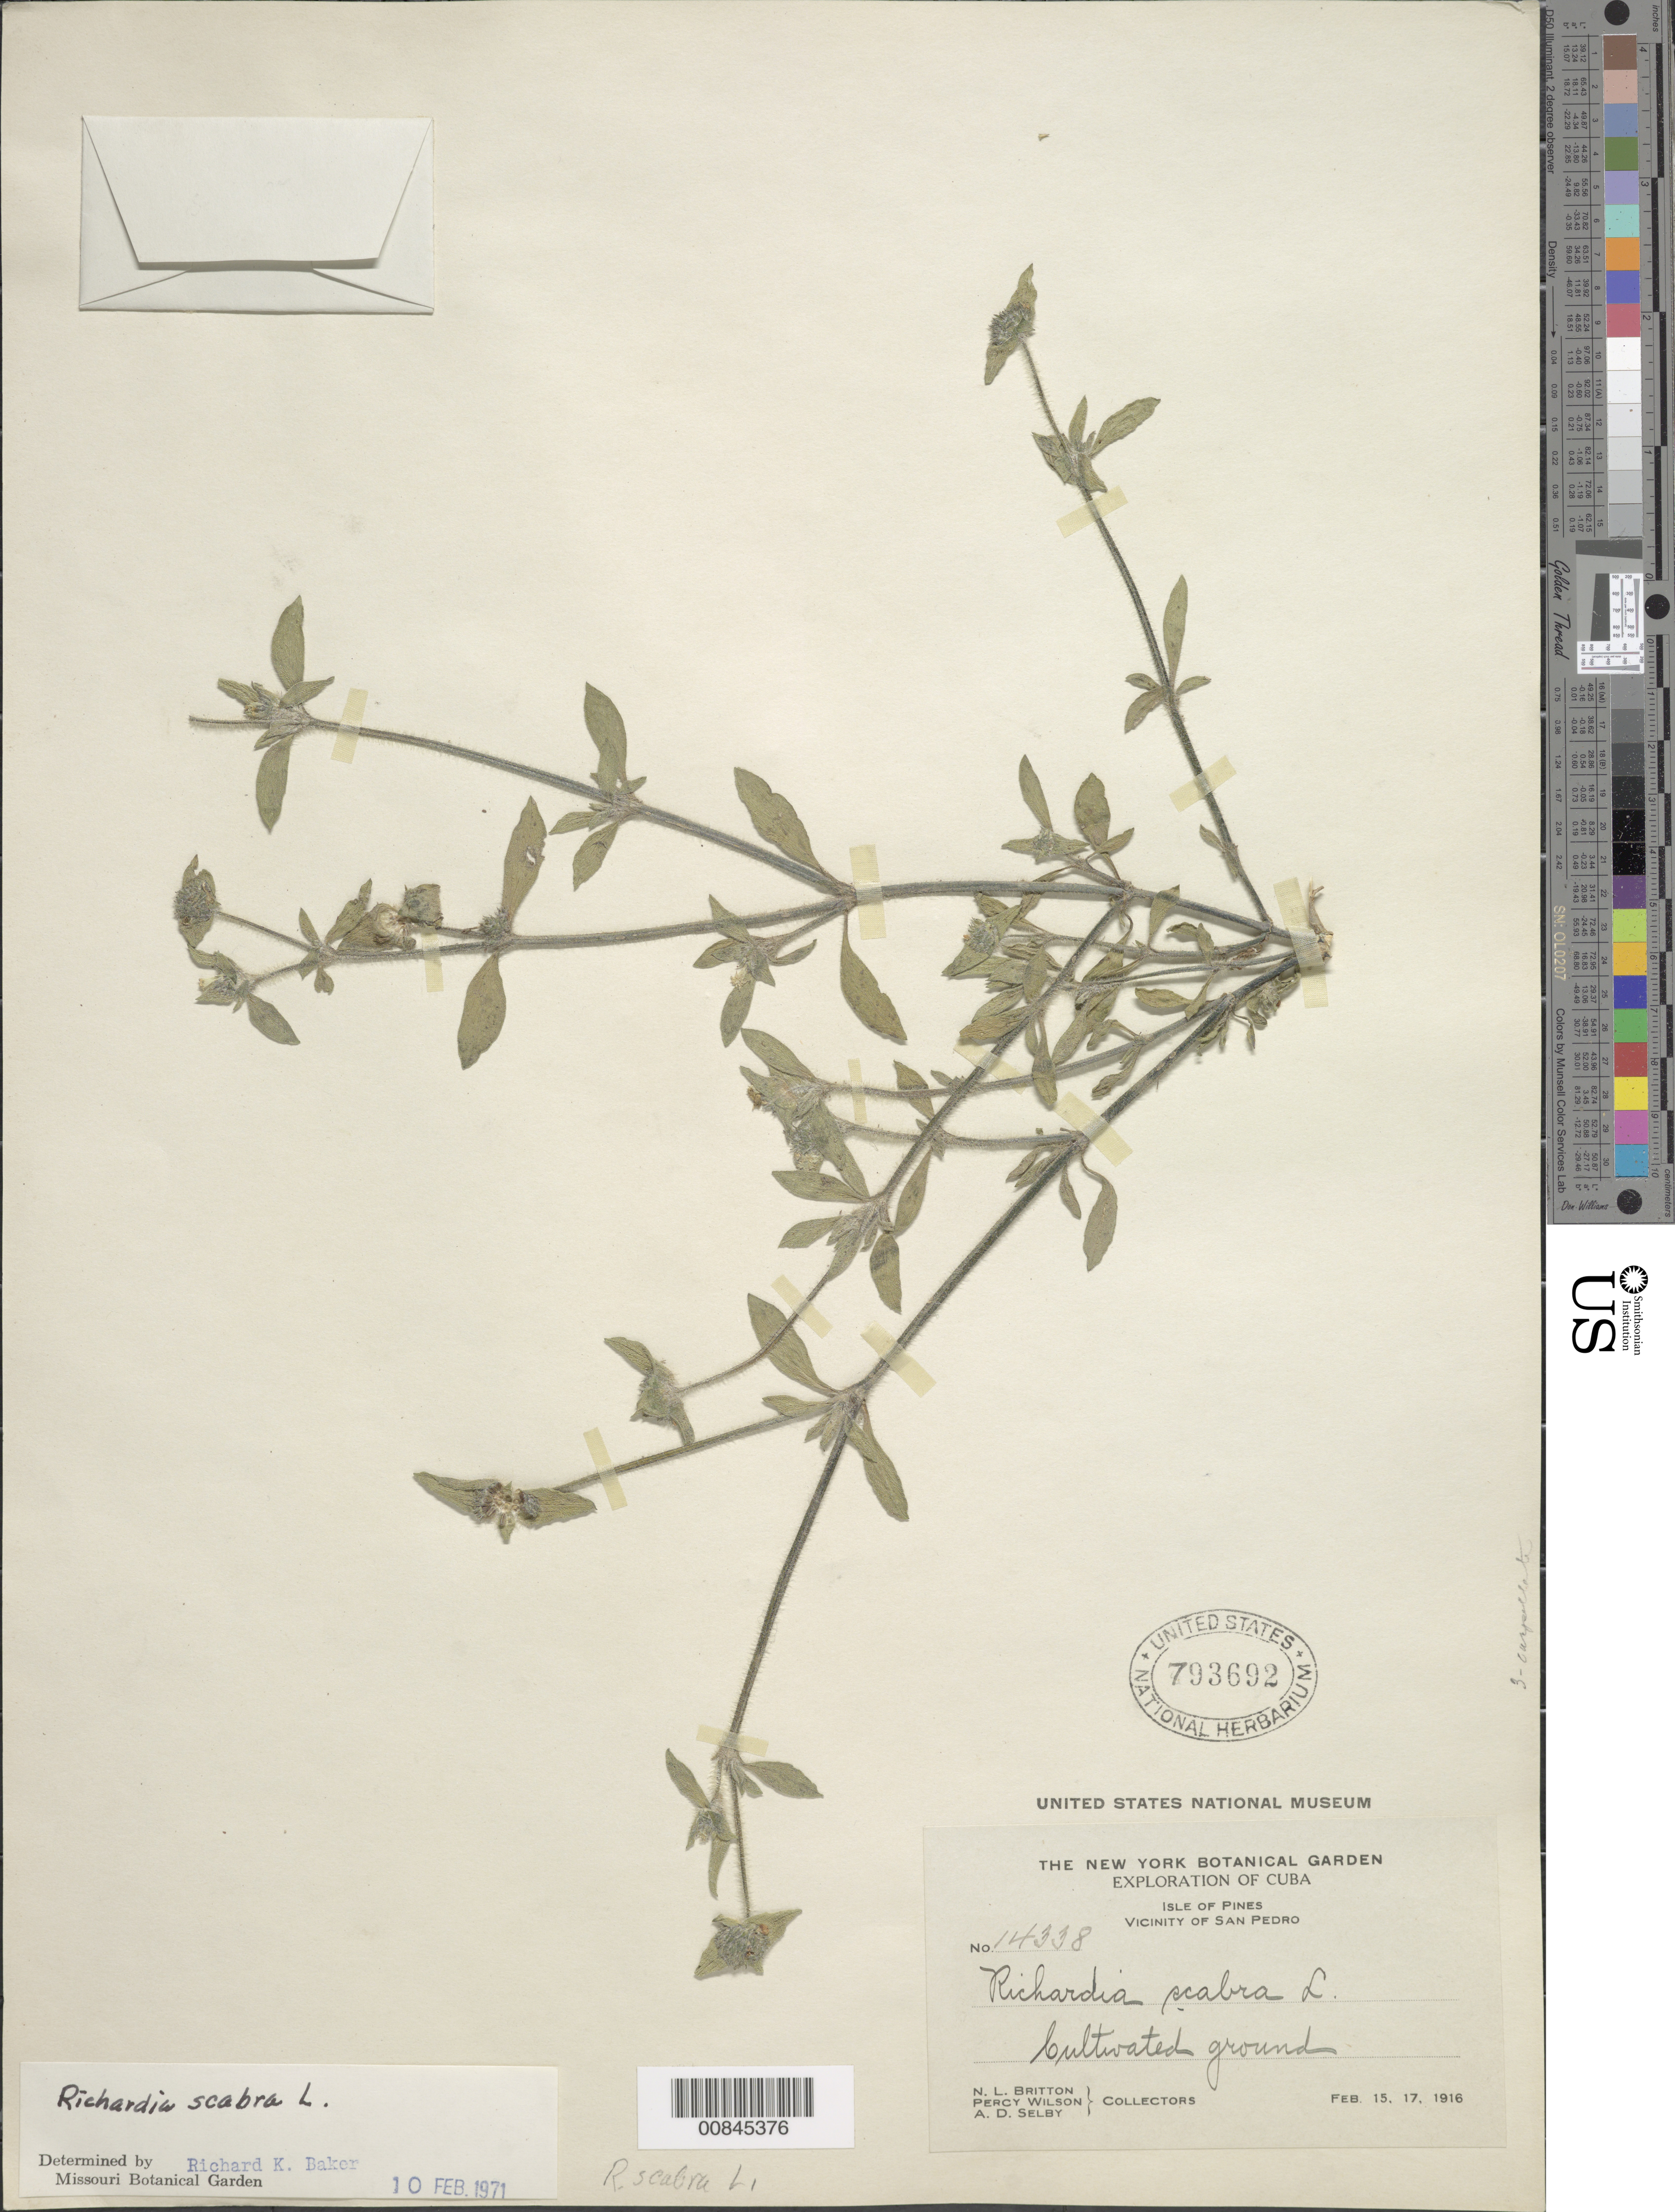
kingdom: Plantae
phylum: Tracheophyta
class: Magnoliopsida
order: Gentianales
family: Rubiaceae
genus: Richardia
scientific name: Richardia scabra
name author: L.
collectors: N. Britton, P. Wilson & A. Selby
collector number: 14338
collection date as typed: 15 Feb 1916 and 17 Feb 1916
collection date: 1916-02-15,1916-02-17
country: Cuba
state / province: Isla de La Juventud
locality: Vicinity of San Pedro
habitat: Cultivated ground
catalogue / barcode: US 793692